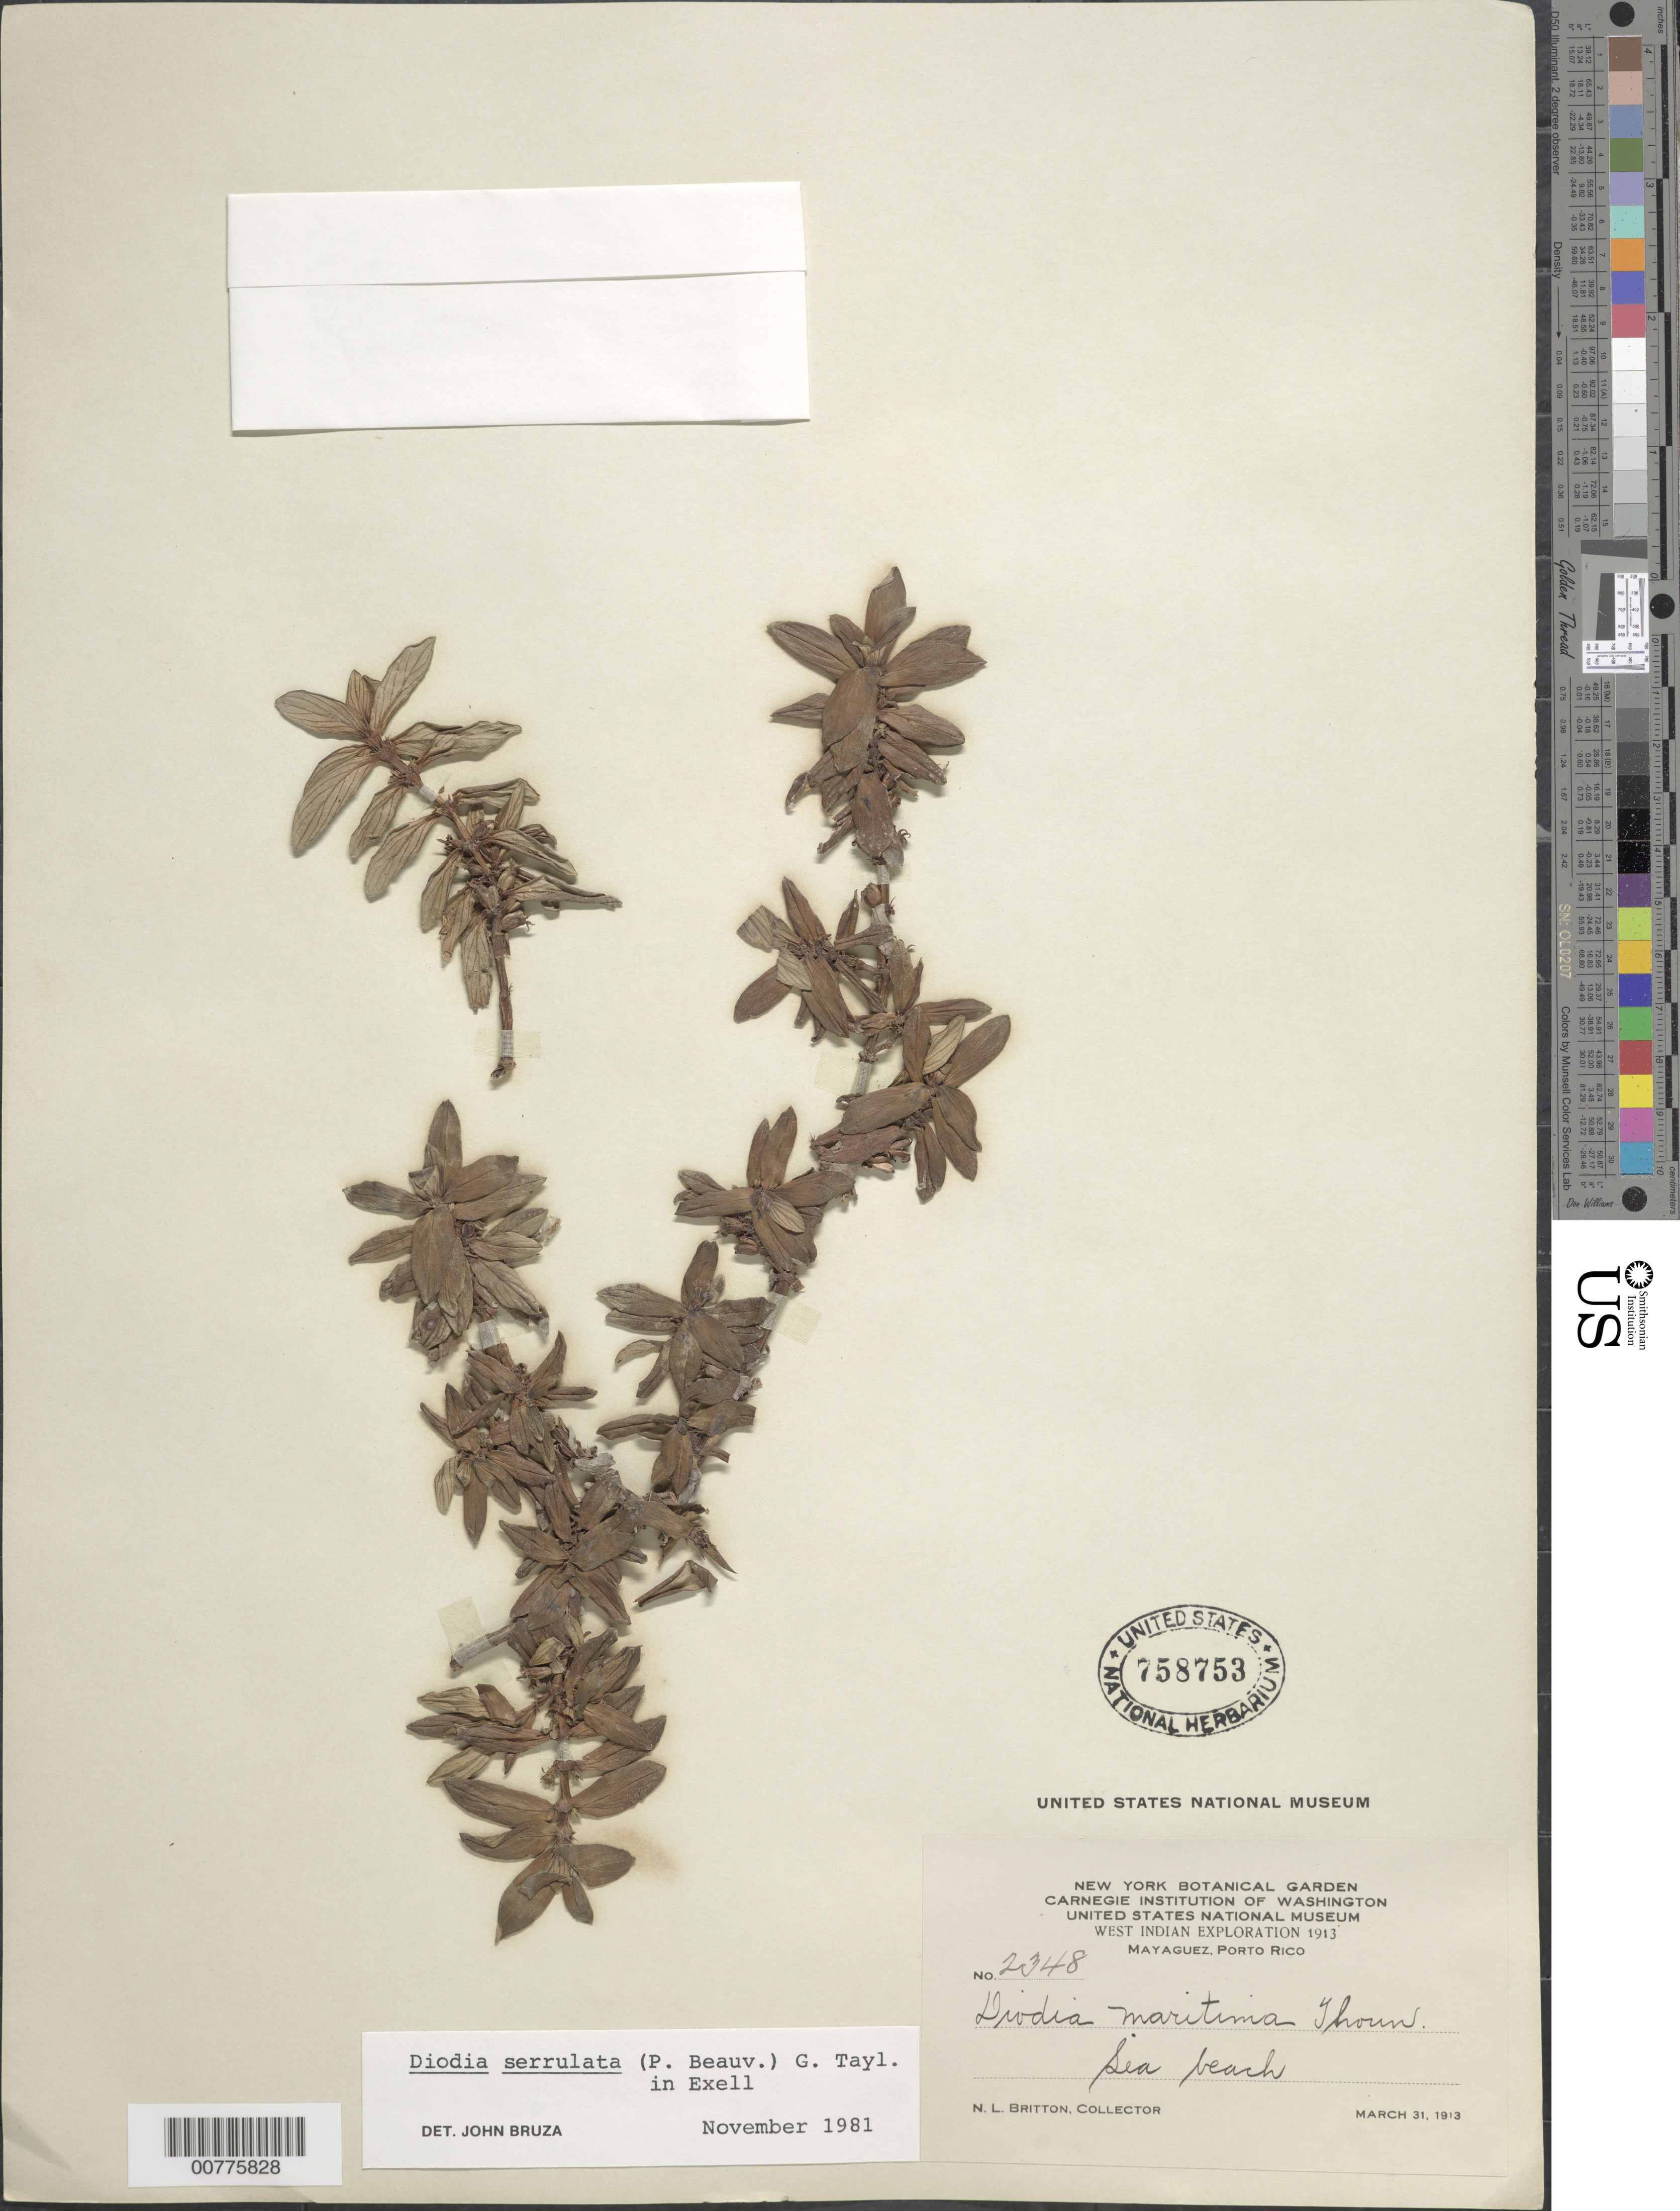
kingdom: Plantae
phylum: Tracheophyta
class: Magnoliopsida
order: Gentianales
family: Rubiaceae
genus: Diodia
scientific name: Diodia serrulata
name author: (P. Beauv.) G. Taylor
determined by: Bruza, J.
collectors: N. Britton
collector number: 2348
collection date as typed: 31 Mar 1913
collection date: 1913-03-31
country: Puerto Rico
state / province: Mayagüez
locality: Mayagüez, sea beach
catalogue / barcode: US 758753